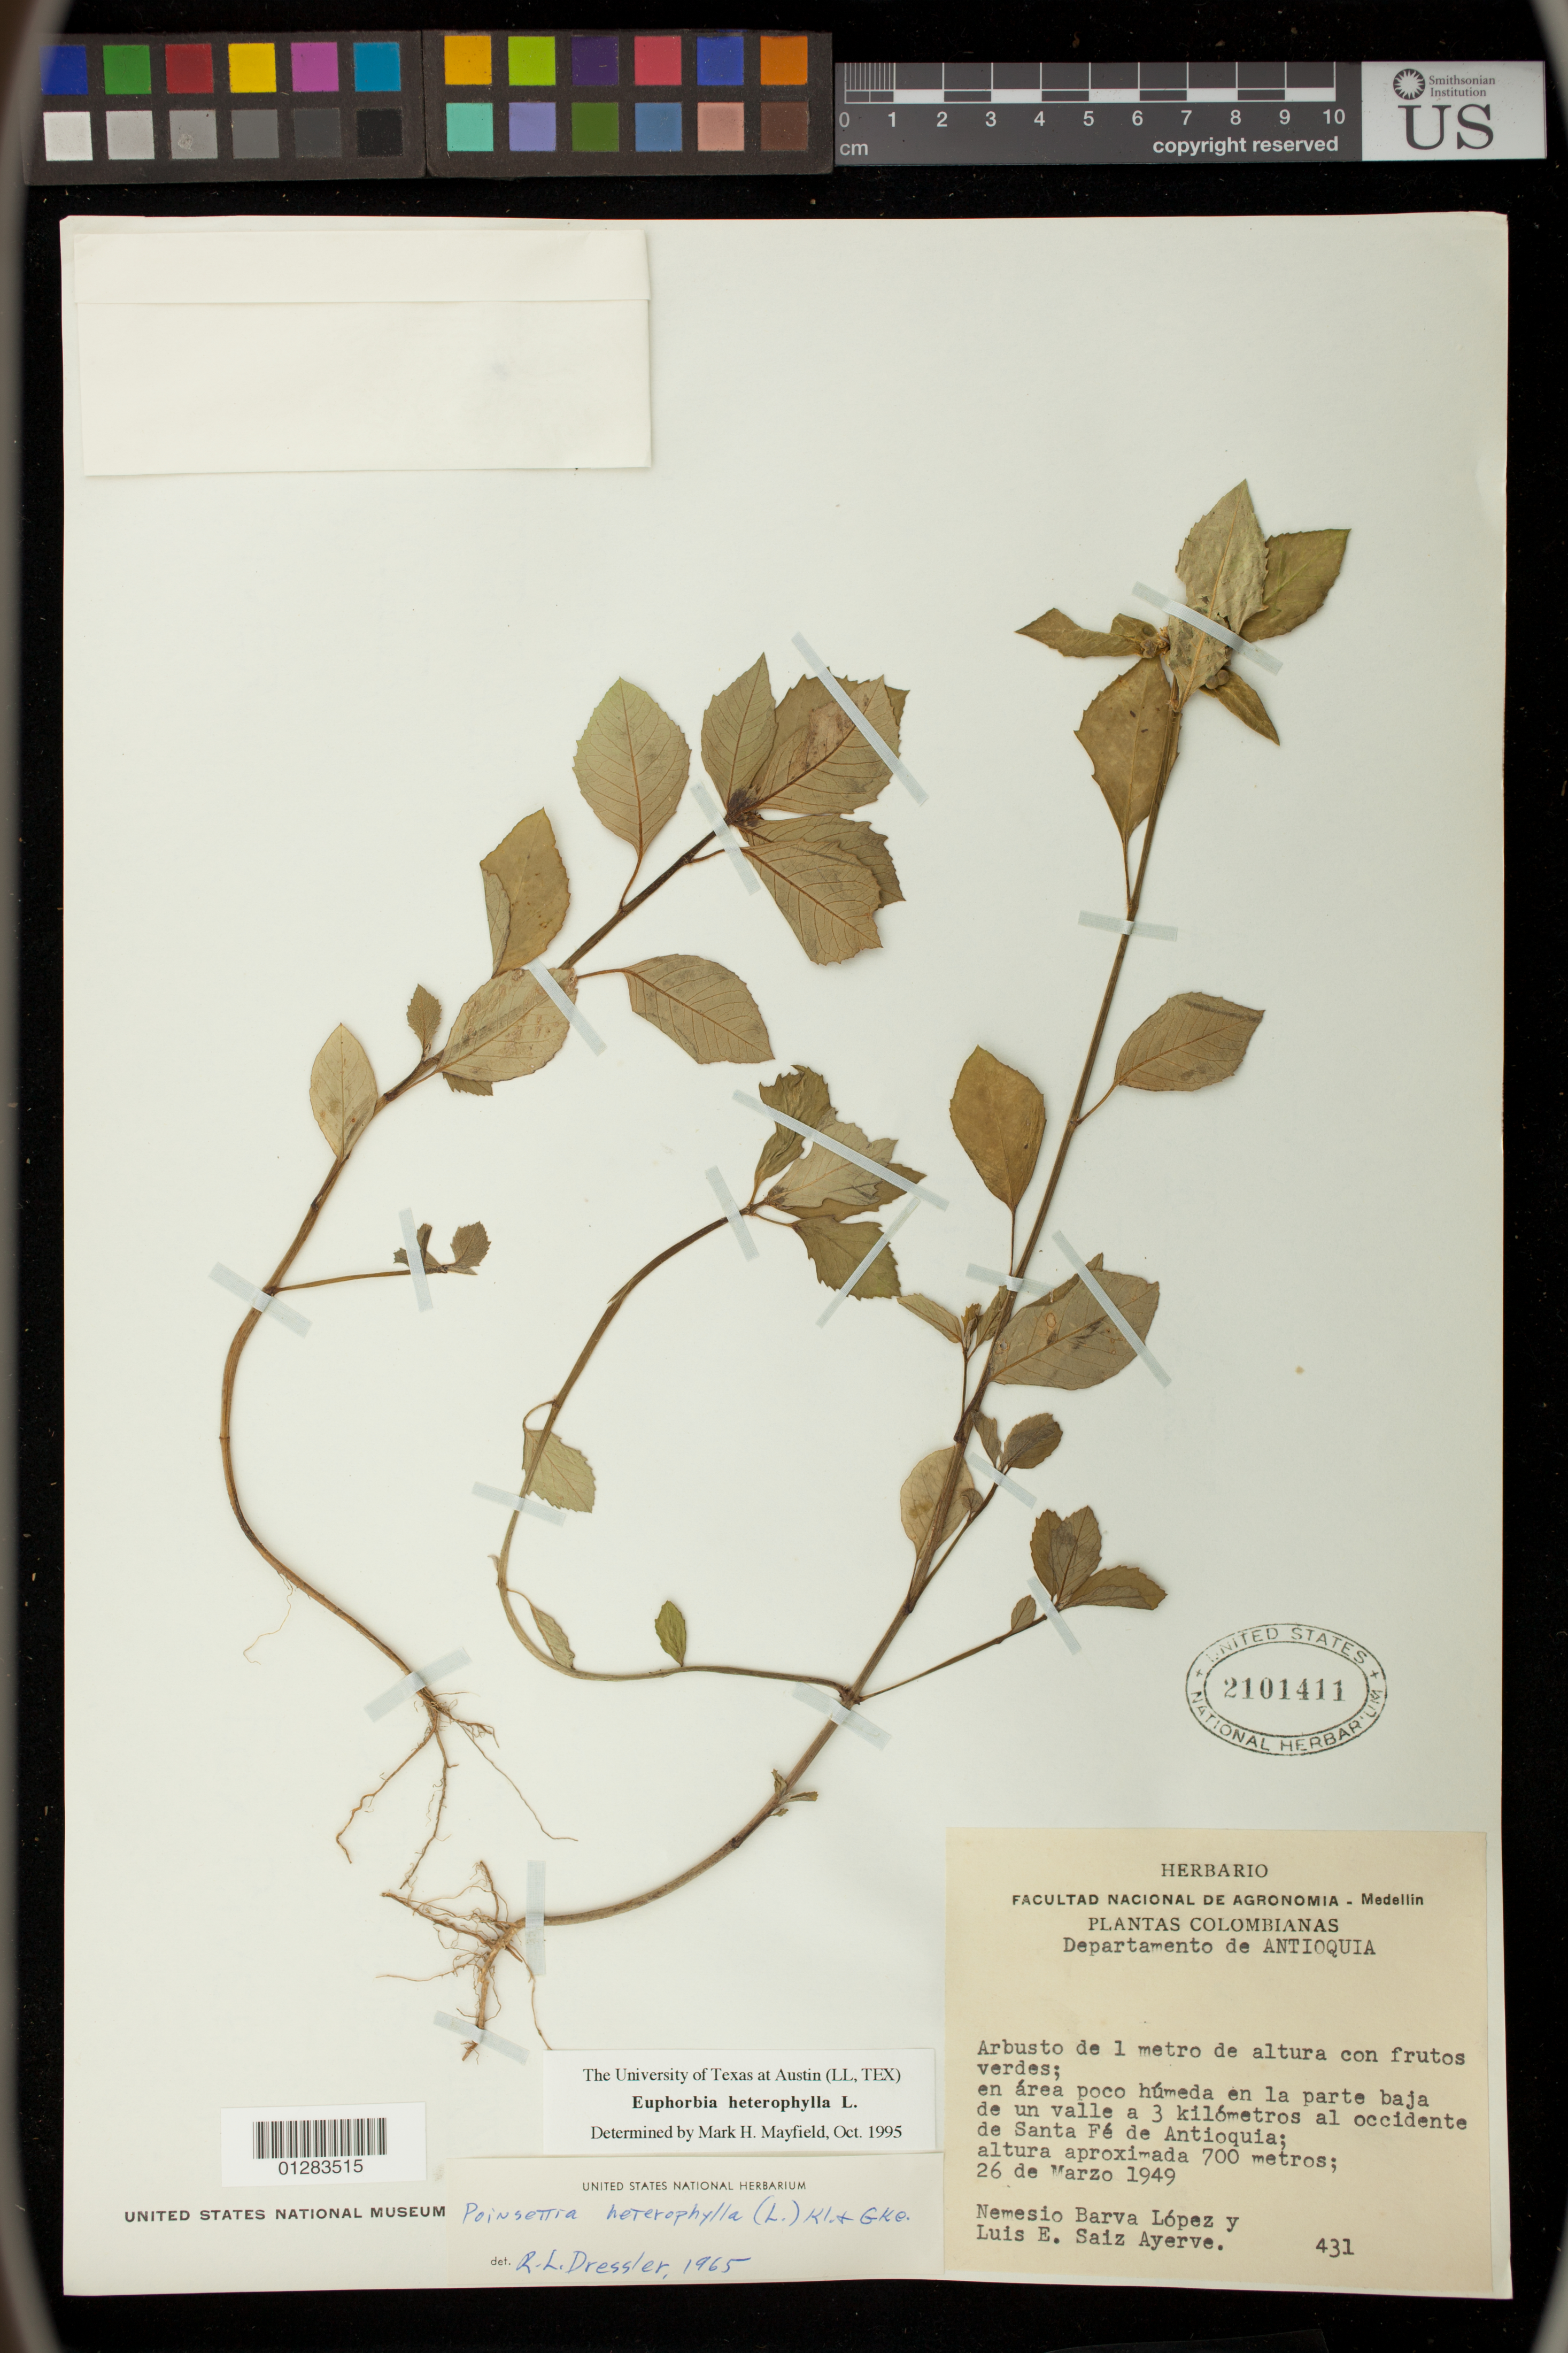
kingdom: Plantae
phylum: Tracheophyta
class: Magnoliopsida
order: Malpighiales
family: Euphorbiaceae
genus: Euphorbia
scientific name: Euphorbia heterophylla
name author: L.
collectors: N. Lopez & L. E. Ayerve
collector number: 431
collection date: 1949-03-26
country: Colombia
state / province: Antioquia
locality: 3 kilómetros al occidente de Santa Fé de Antioquia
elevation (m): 700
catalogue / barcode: US 2101411